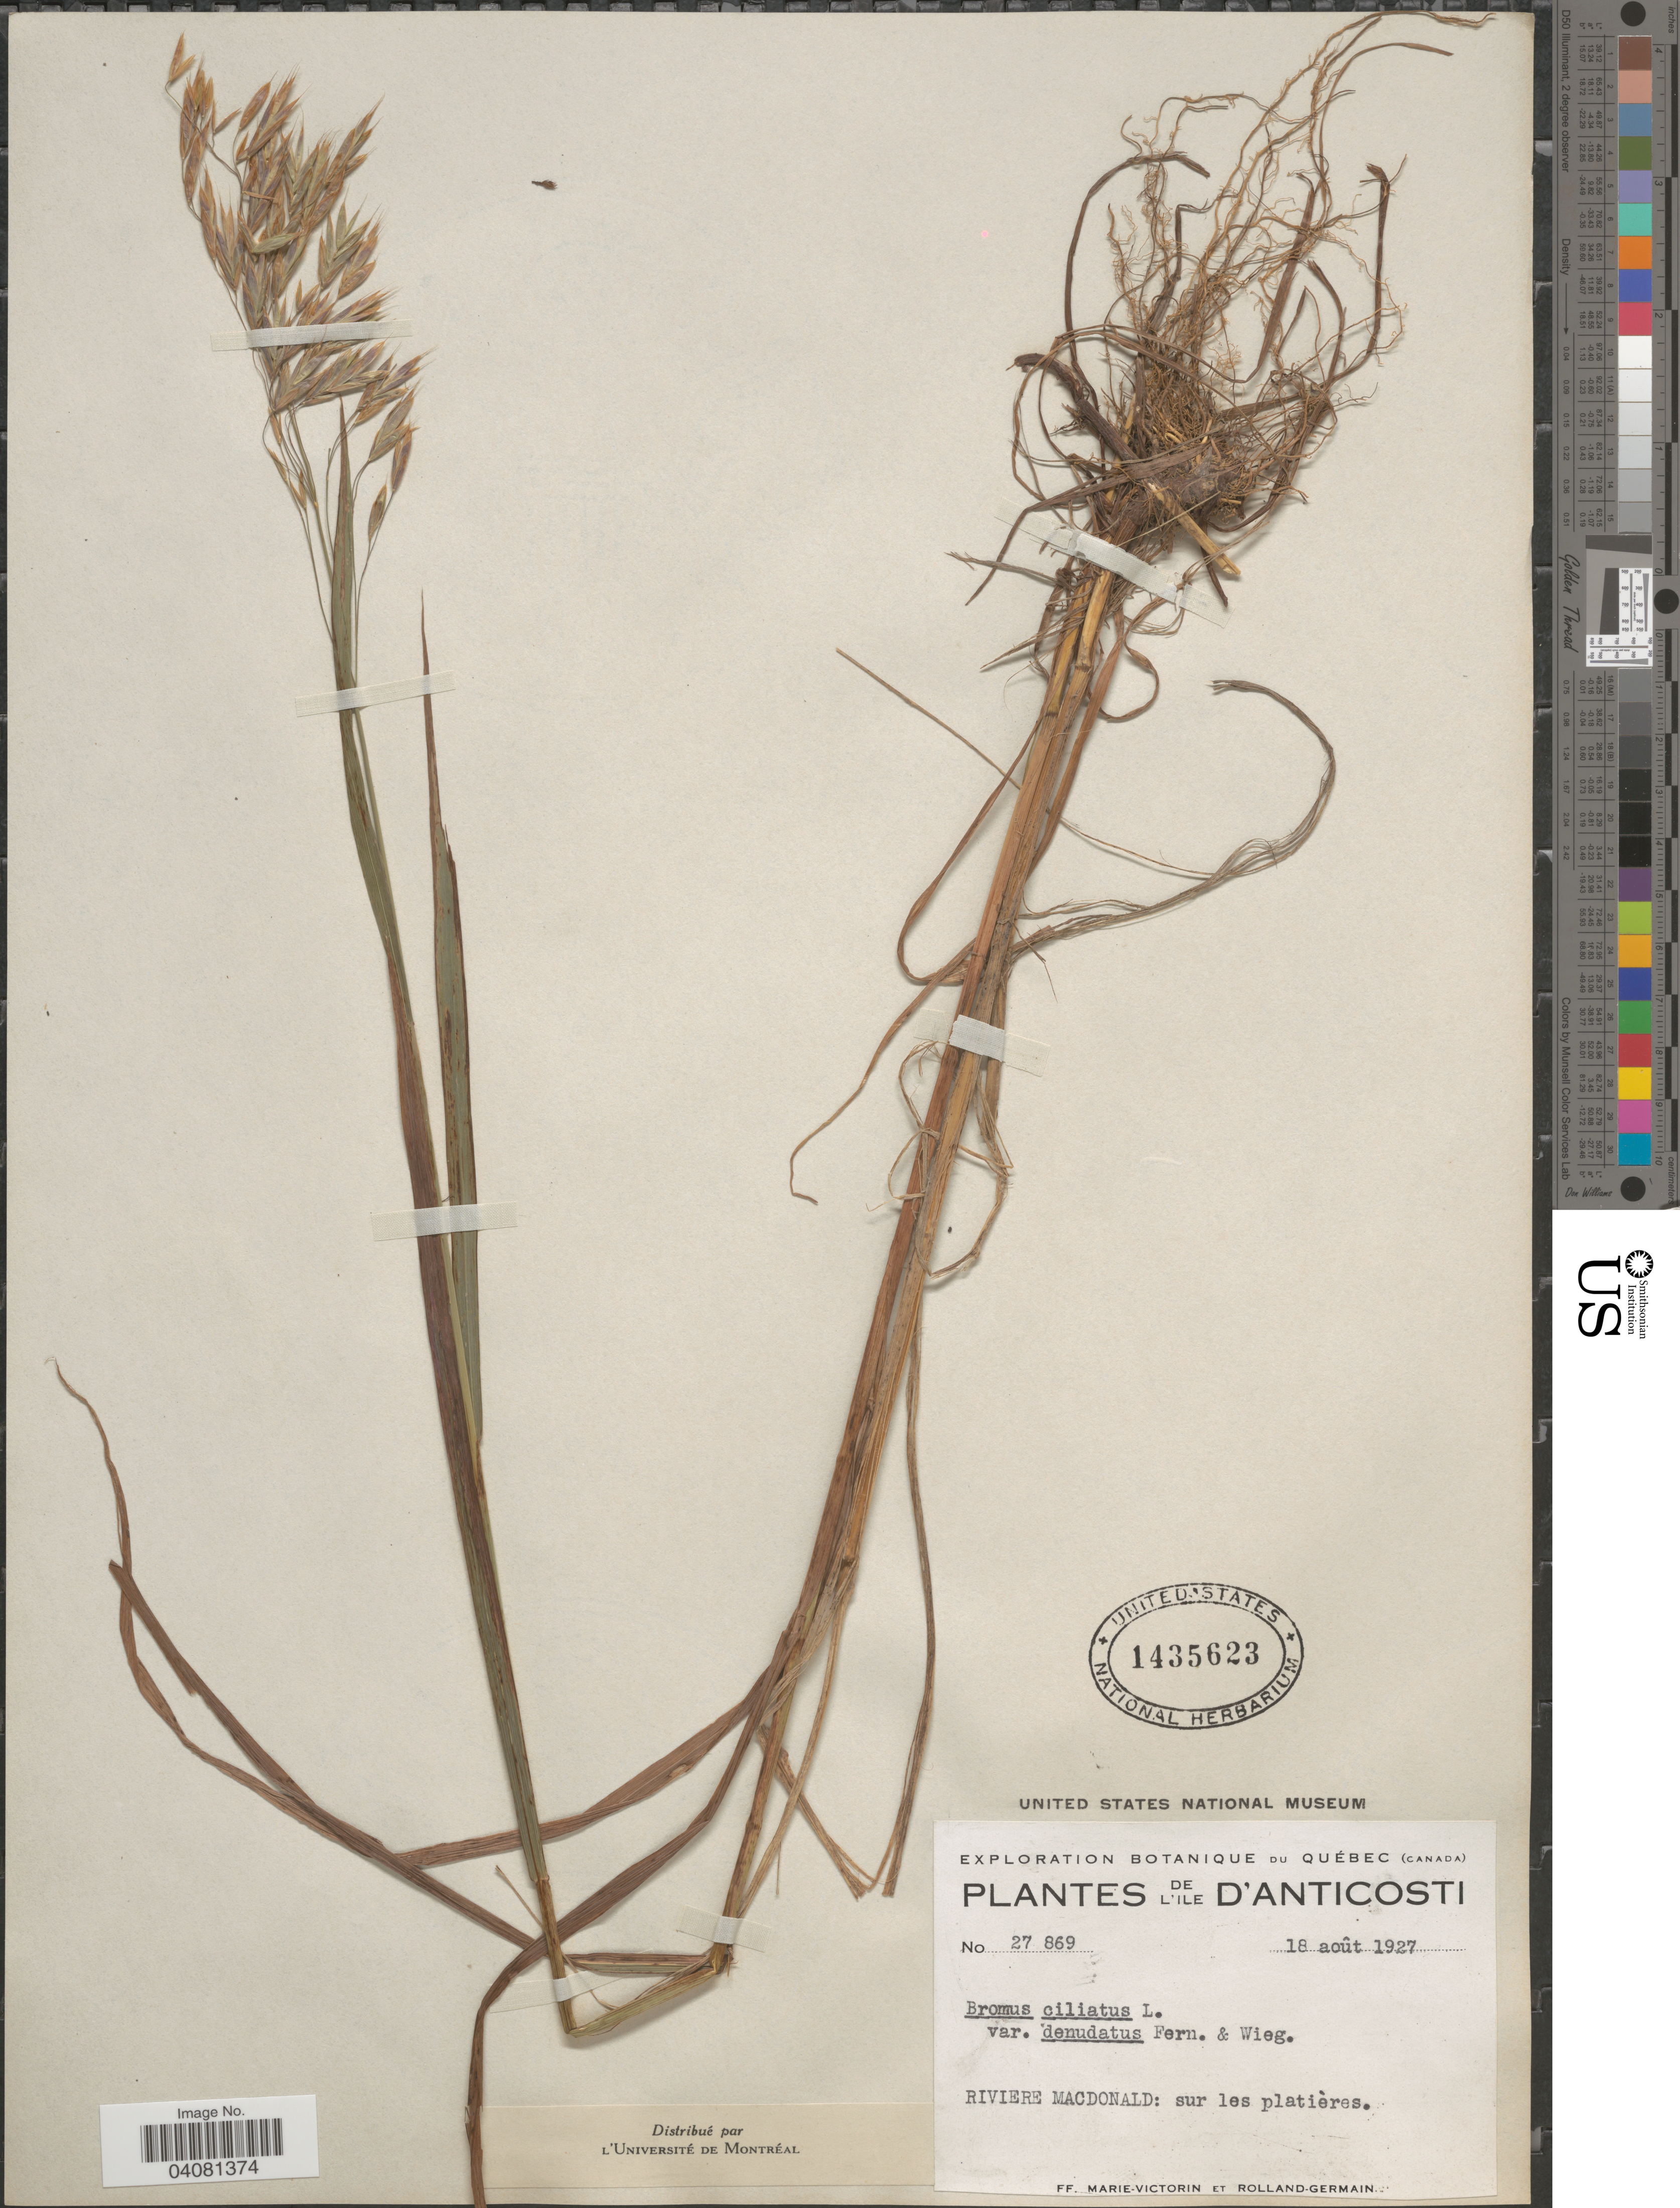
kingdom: Plantae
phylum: Tracheophyta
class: Liliopsida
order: Poales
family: Poaceae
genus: Bromus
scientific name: Bromus ciliatus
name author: L.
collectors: F. Marie-Victorin & Rolland-Germain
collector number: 27869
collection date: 1927-08-16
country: Canada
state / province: Quebec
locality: Exploration Botanique du Québec. L'ile d'Anticosti. Riviere Macdonald: sur les platières.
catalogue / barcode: US 1435623